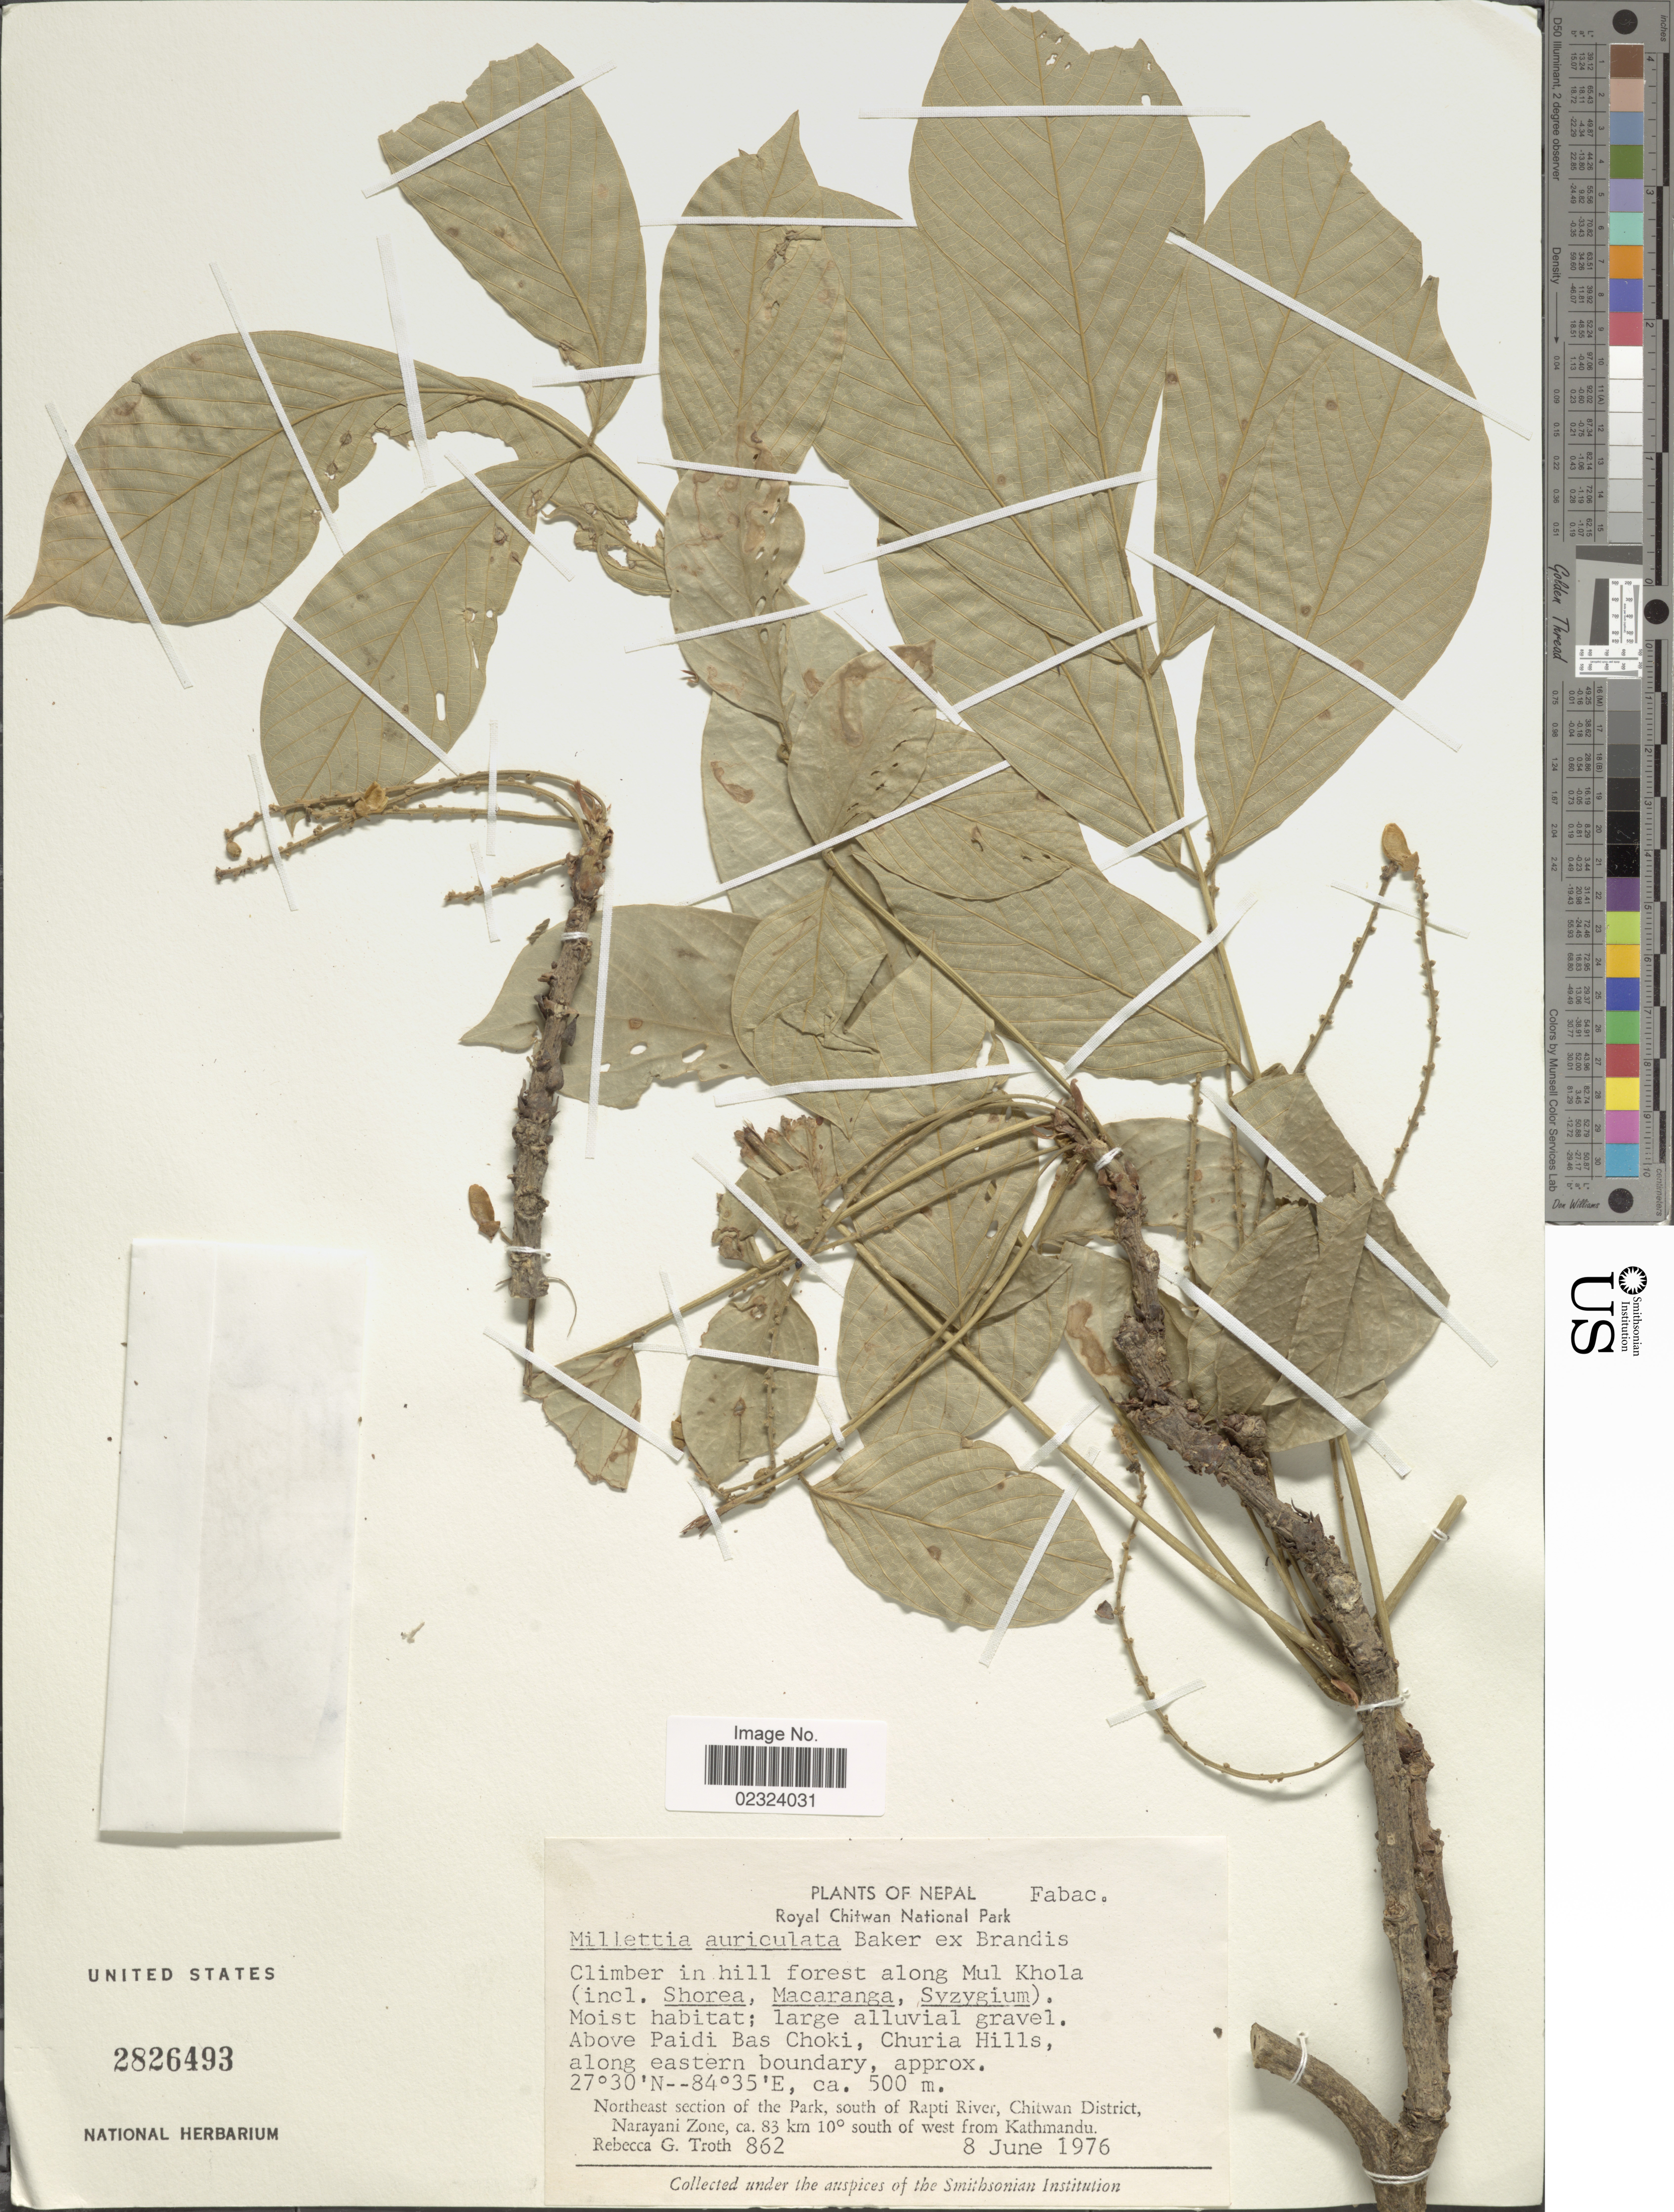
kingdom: Plantae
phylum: Tracheophyta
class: Magnoliopsida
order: Fabales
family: Fabaceae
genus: Millettia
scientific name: Millettia auriculata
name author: Baker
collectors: R. Troth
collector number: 862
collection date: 1976-06-08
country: Nepal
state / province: Narayani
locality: Royal Chitwan National Park. Above Paidi Bas Choki, Churia Hills, along eastern boundary. Norheast section of the Park, south of Rapti River, Chitwan District, Narayani Zone, ca. 83 km 10° south of west from Kathmandu.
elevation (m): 500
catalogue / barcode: US 2826493